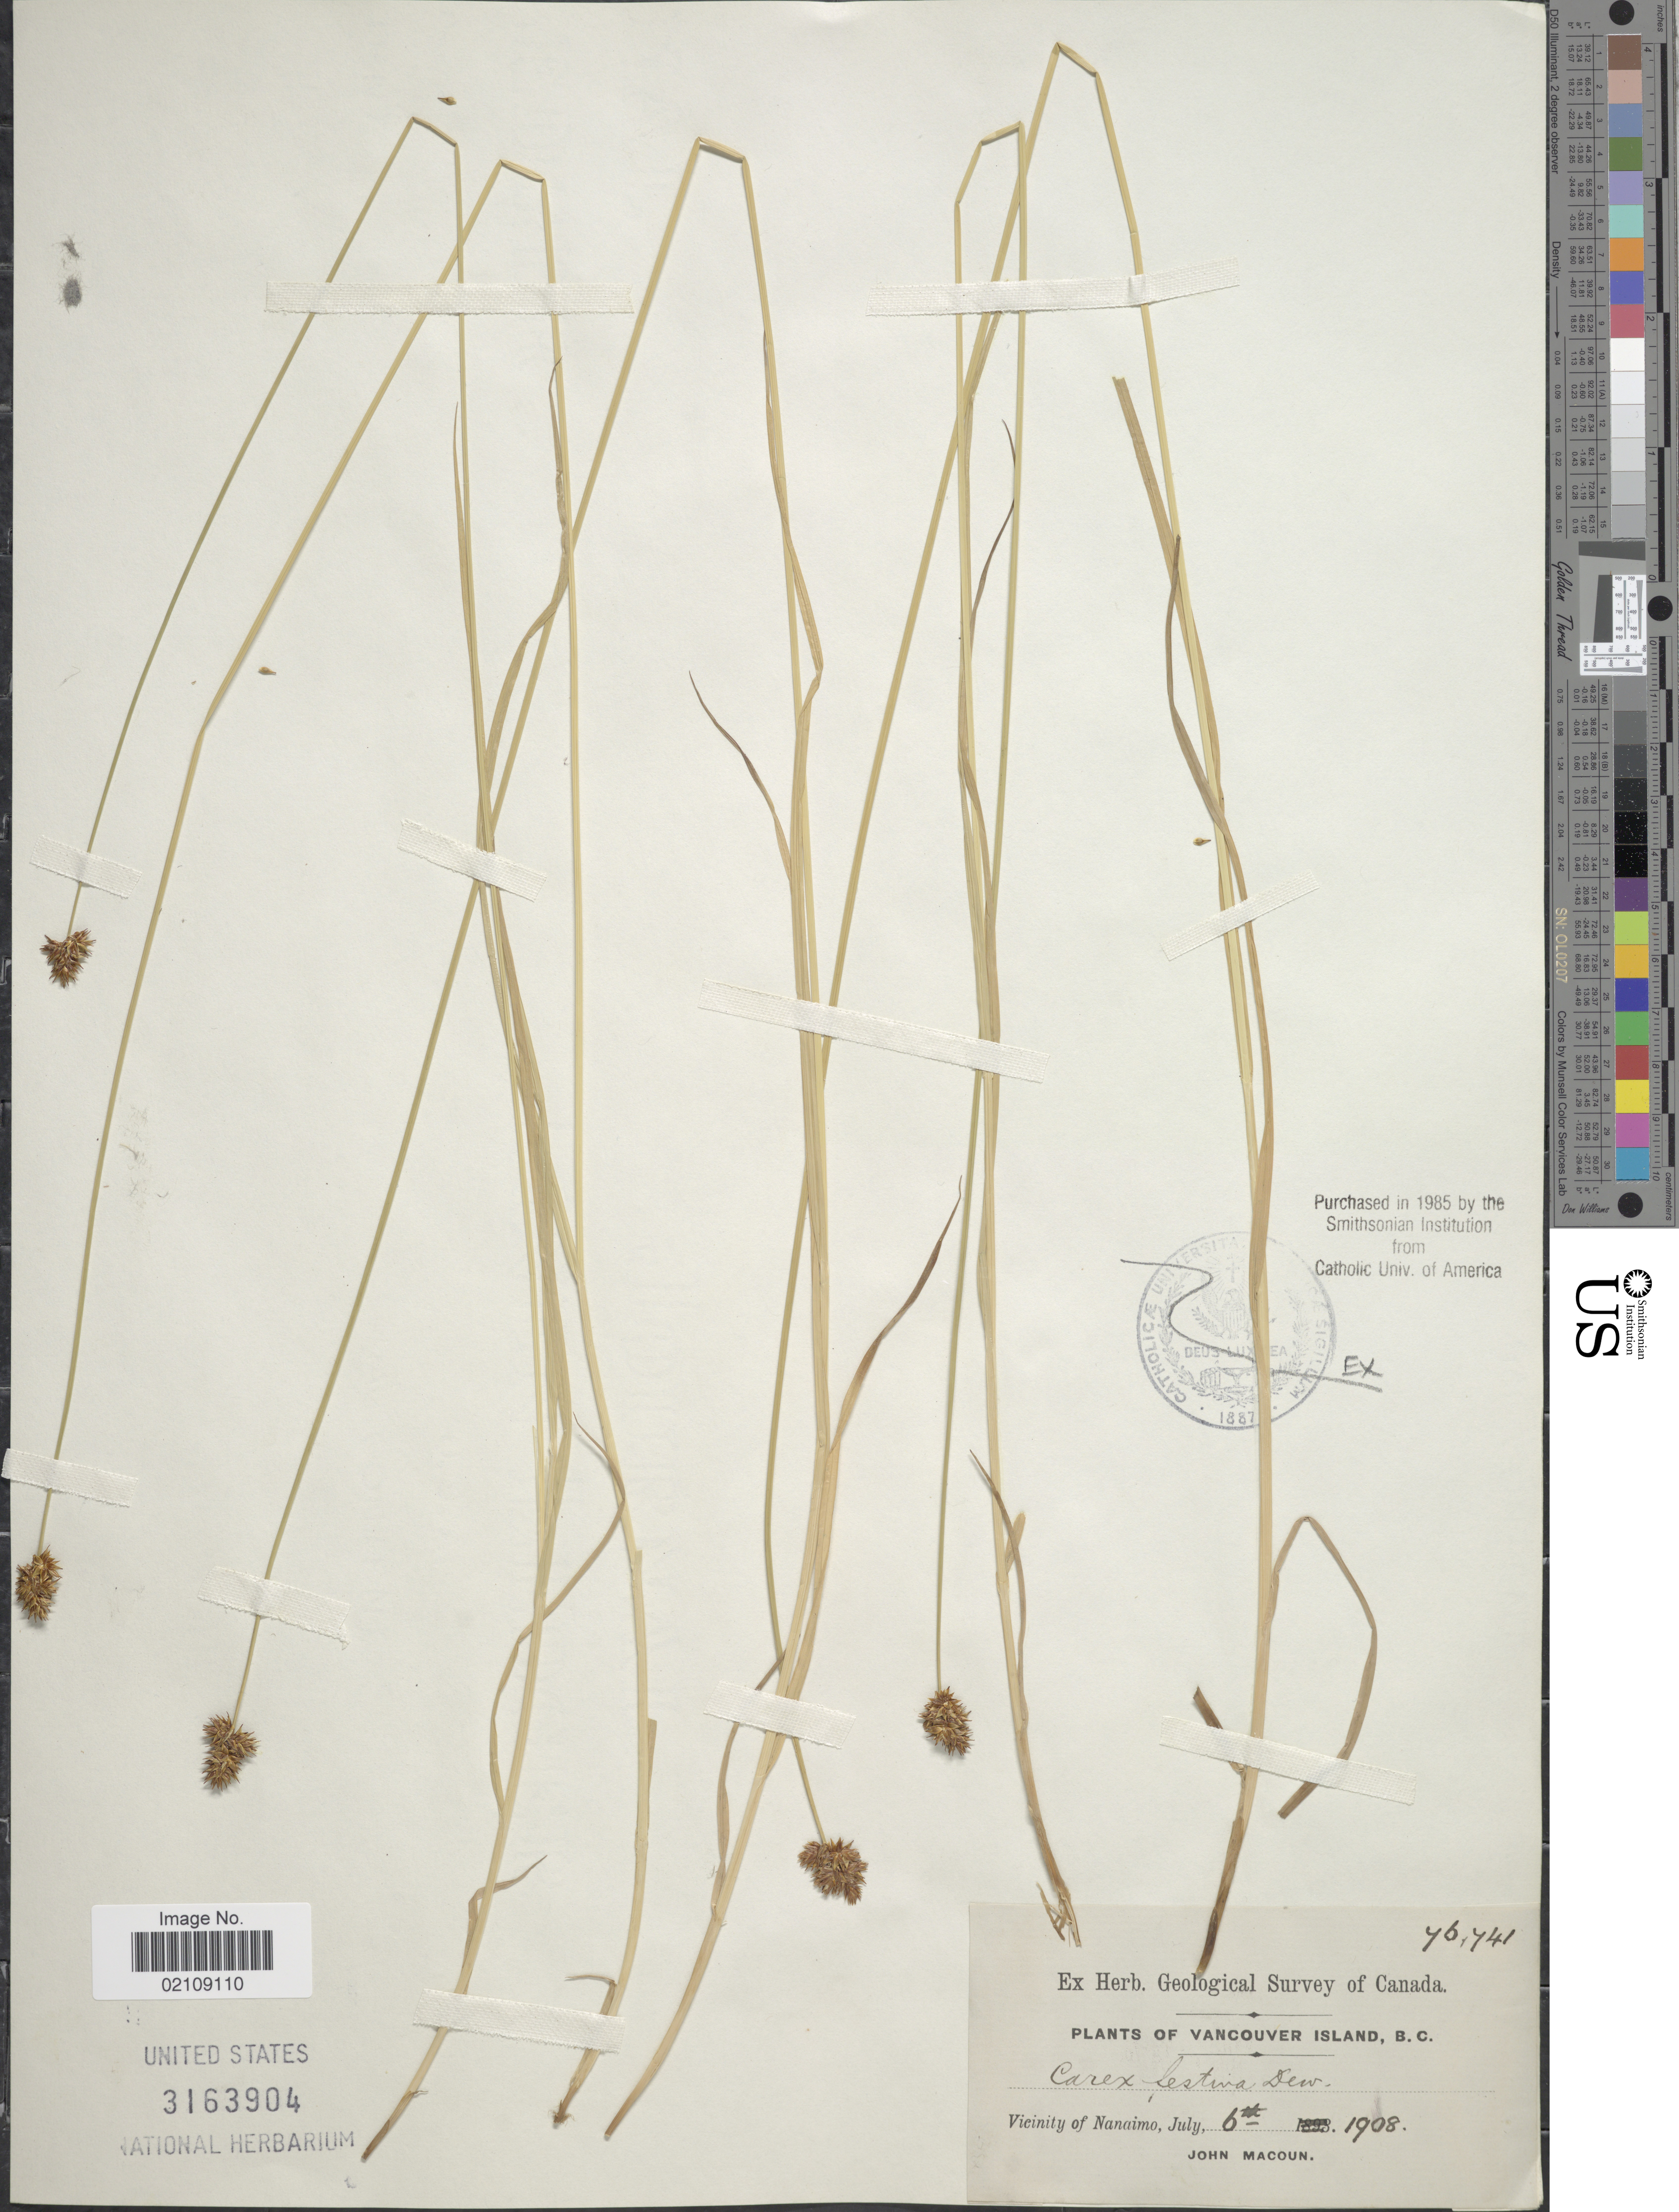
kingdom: Plantae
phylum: Tracheophyta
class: Liliopsida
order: Poales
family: Cyperaceae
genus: Carex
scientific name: Carex pachystachya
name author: Cham. ex Steud.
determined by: Mackenzie, K. K.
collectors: J. Macoun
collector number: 76741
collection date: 1908-07-06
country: Canada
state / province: British Columbia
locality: Vancouver Island. Vicinity of Nanaimo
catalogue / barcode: US 3163904